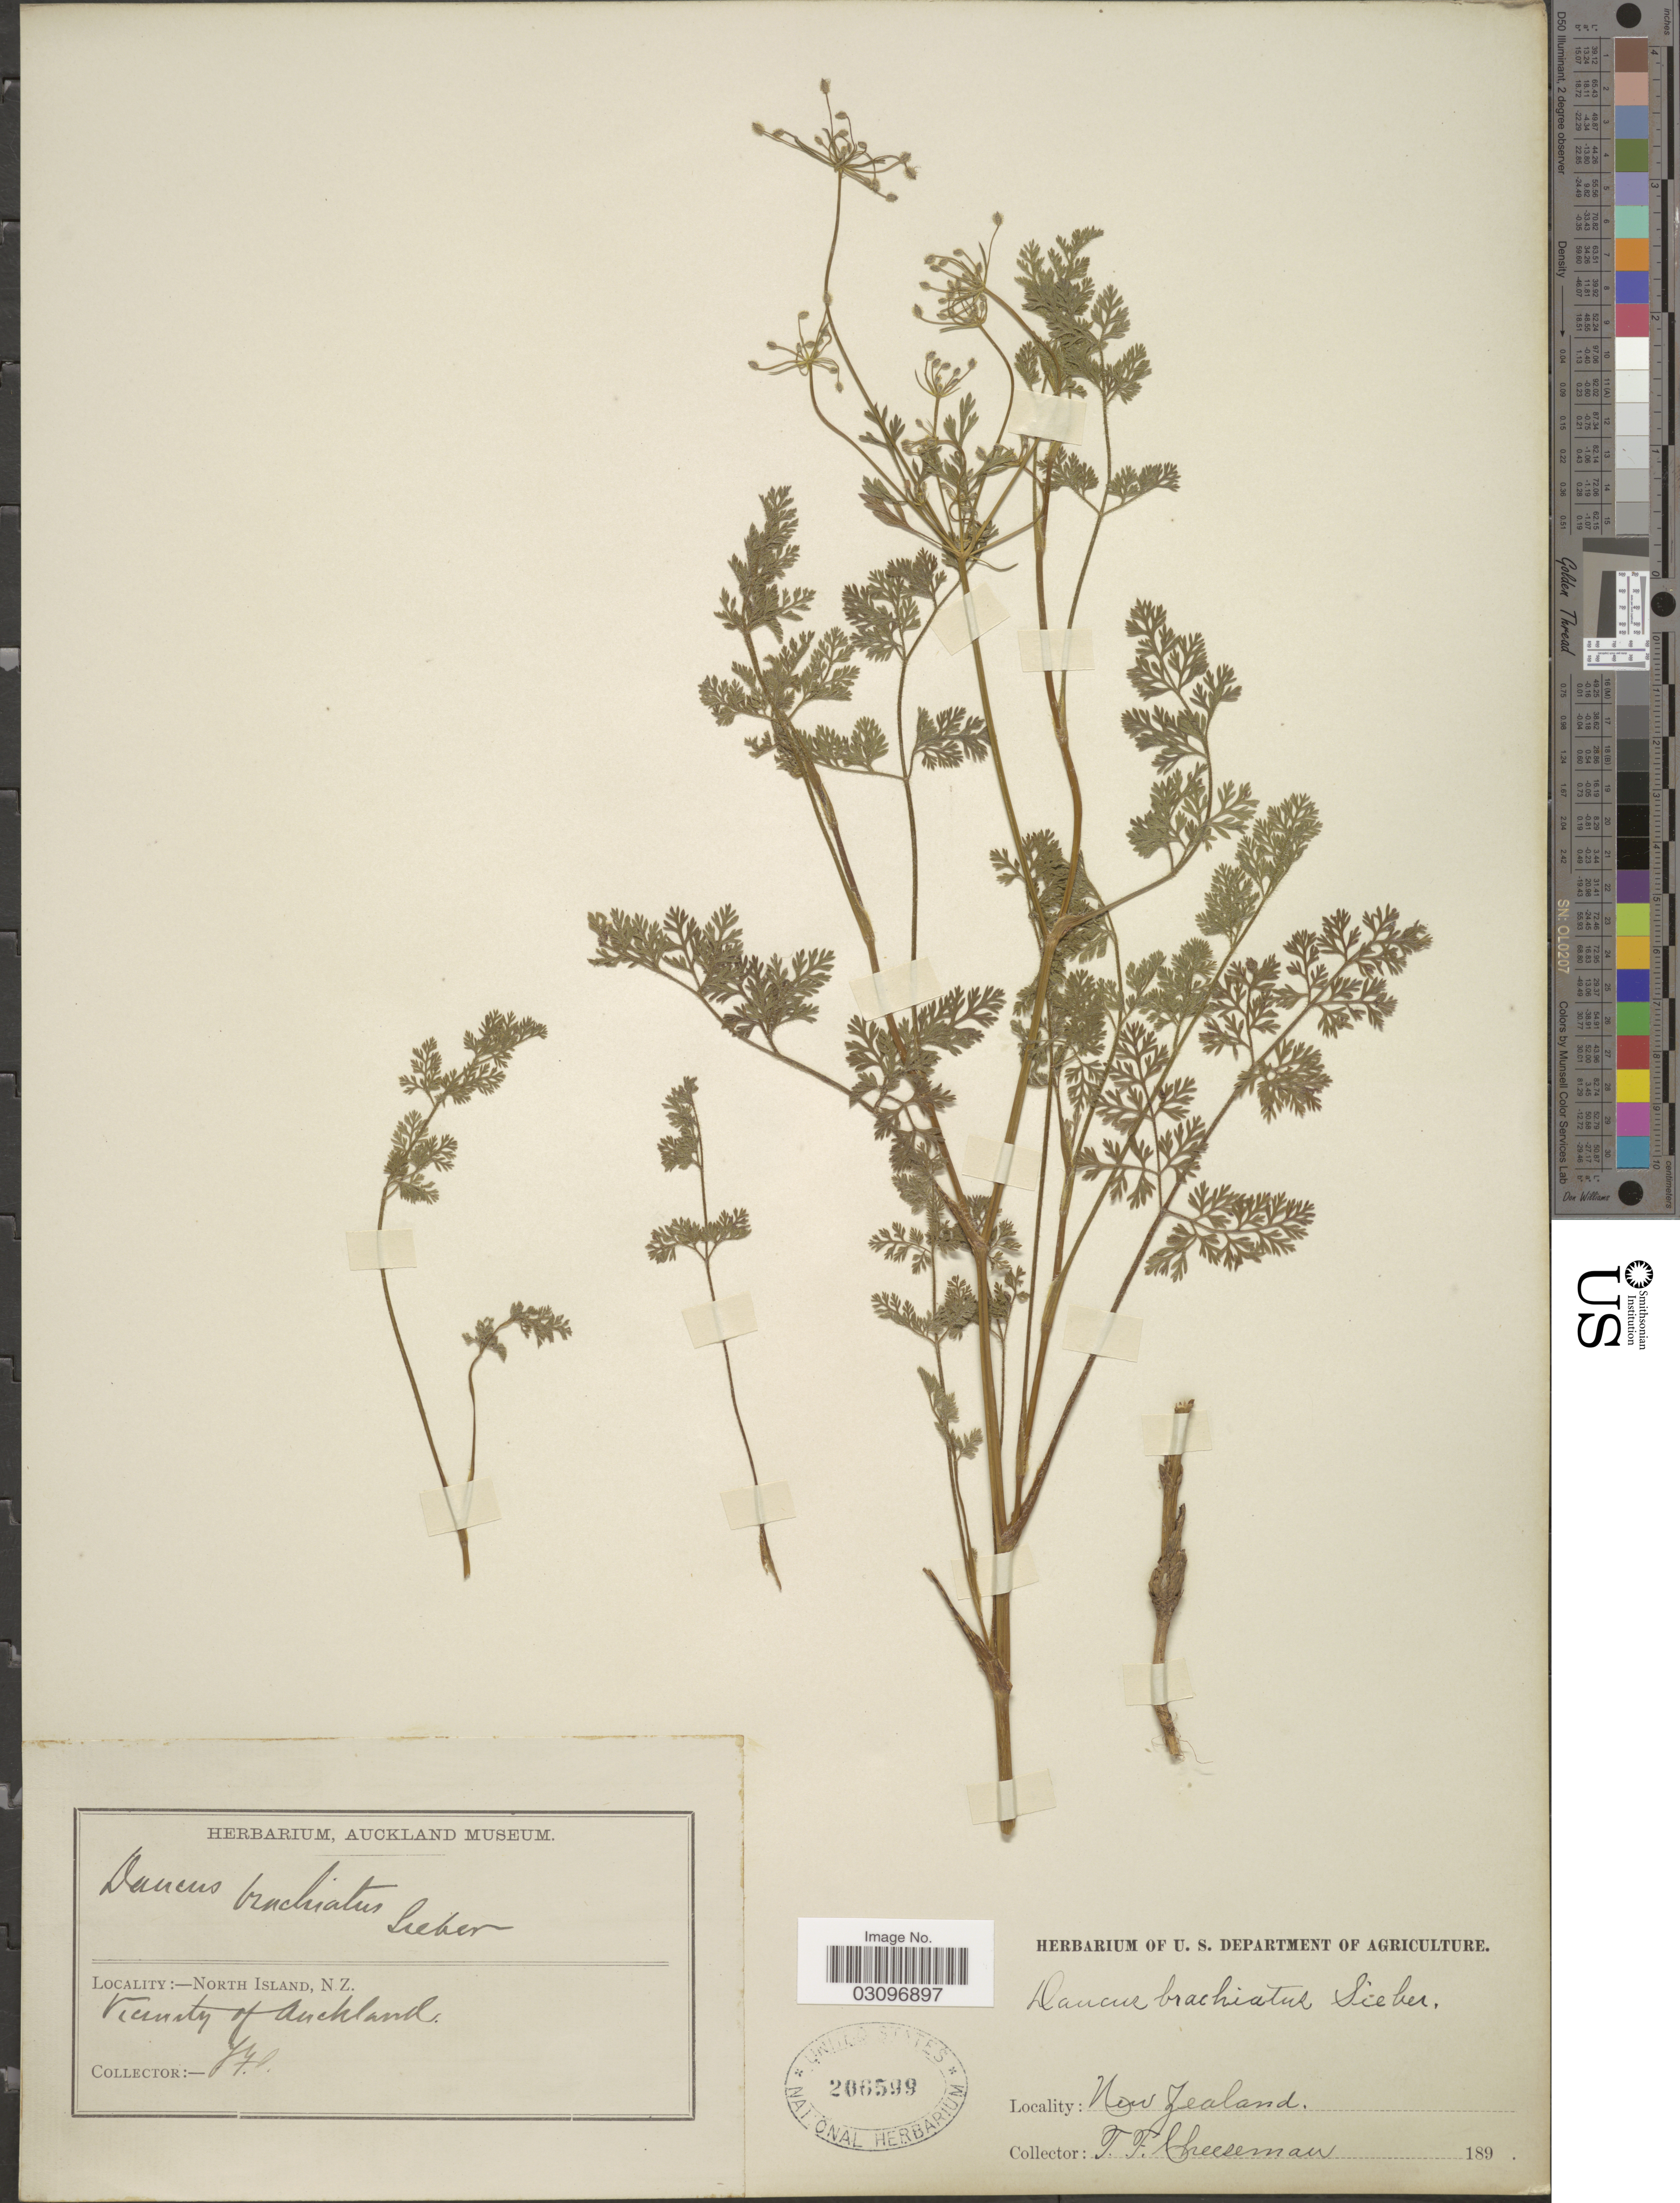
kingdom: Plantae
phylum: Tracheophyta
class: Magnoliopsida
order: Apiales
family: Apiaceae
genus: Daucus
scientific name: Daucus brachiatus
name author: Torr.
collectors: T. F. Cheeseman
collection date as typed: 189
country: New Zealand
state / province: Auckland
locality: North Island. Vicinity of Auckland.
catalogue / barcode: US 206599